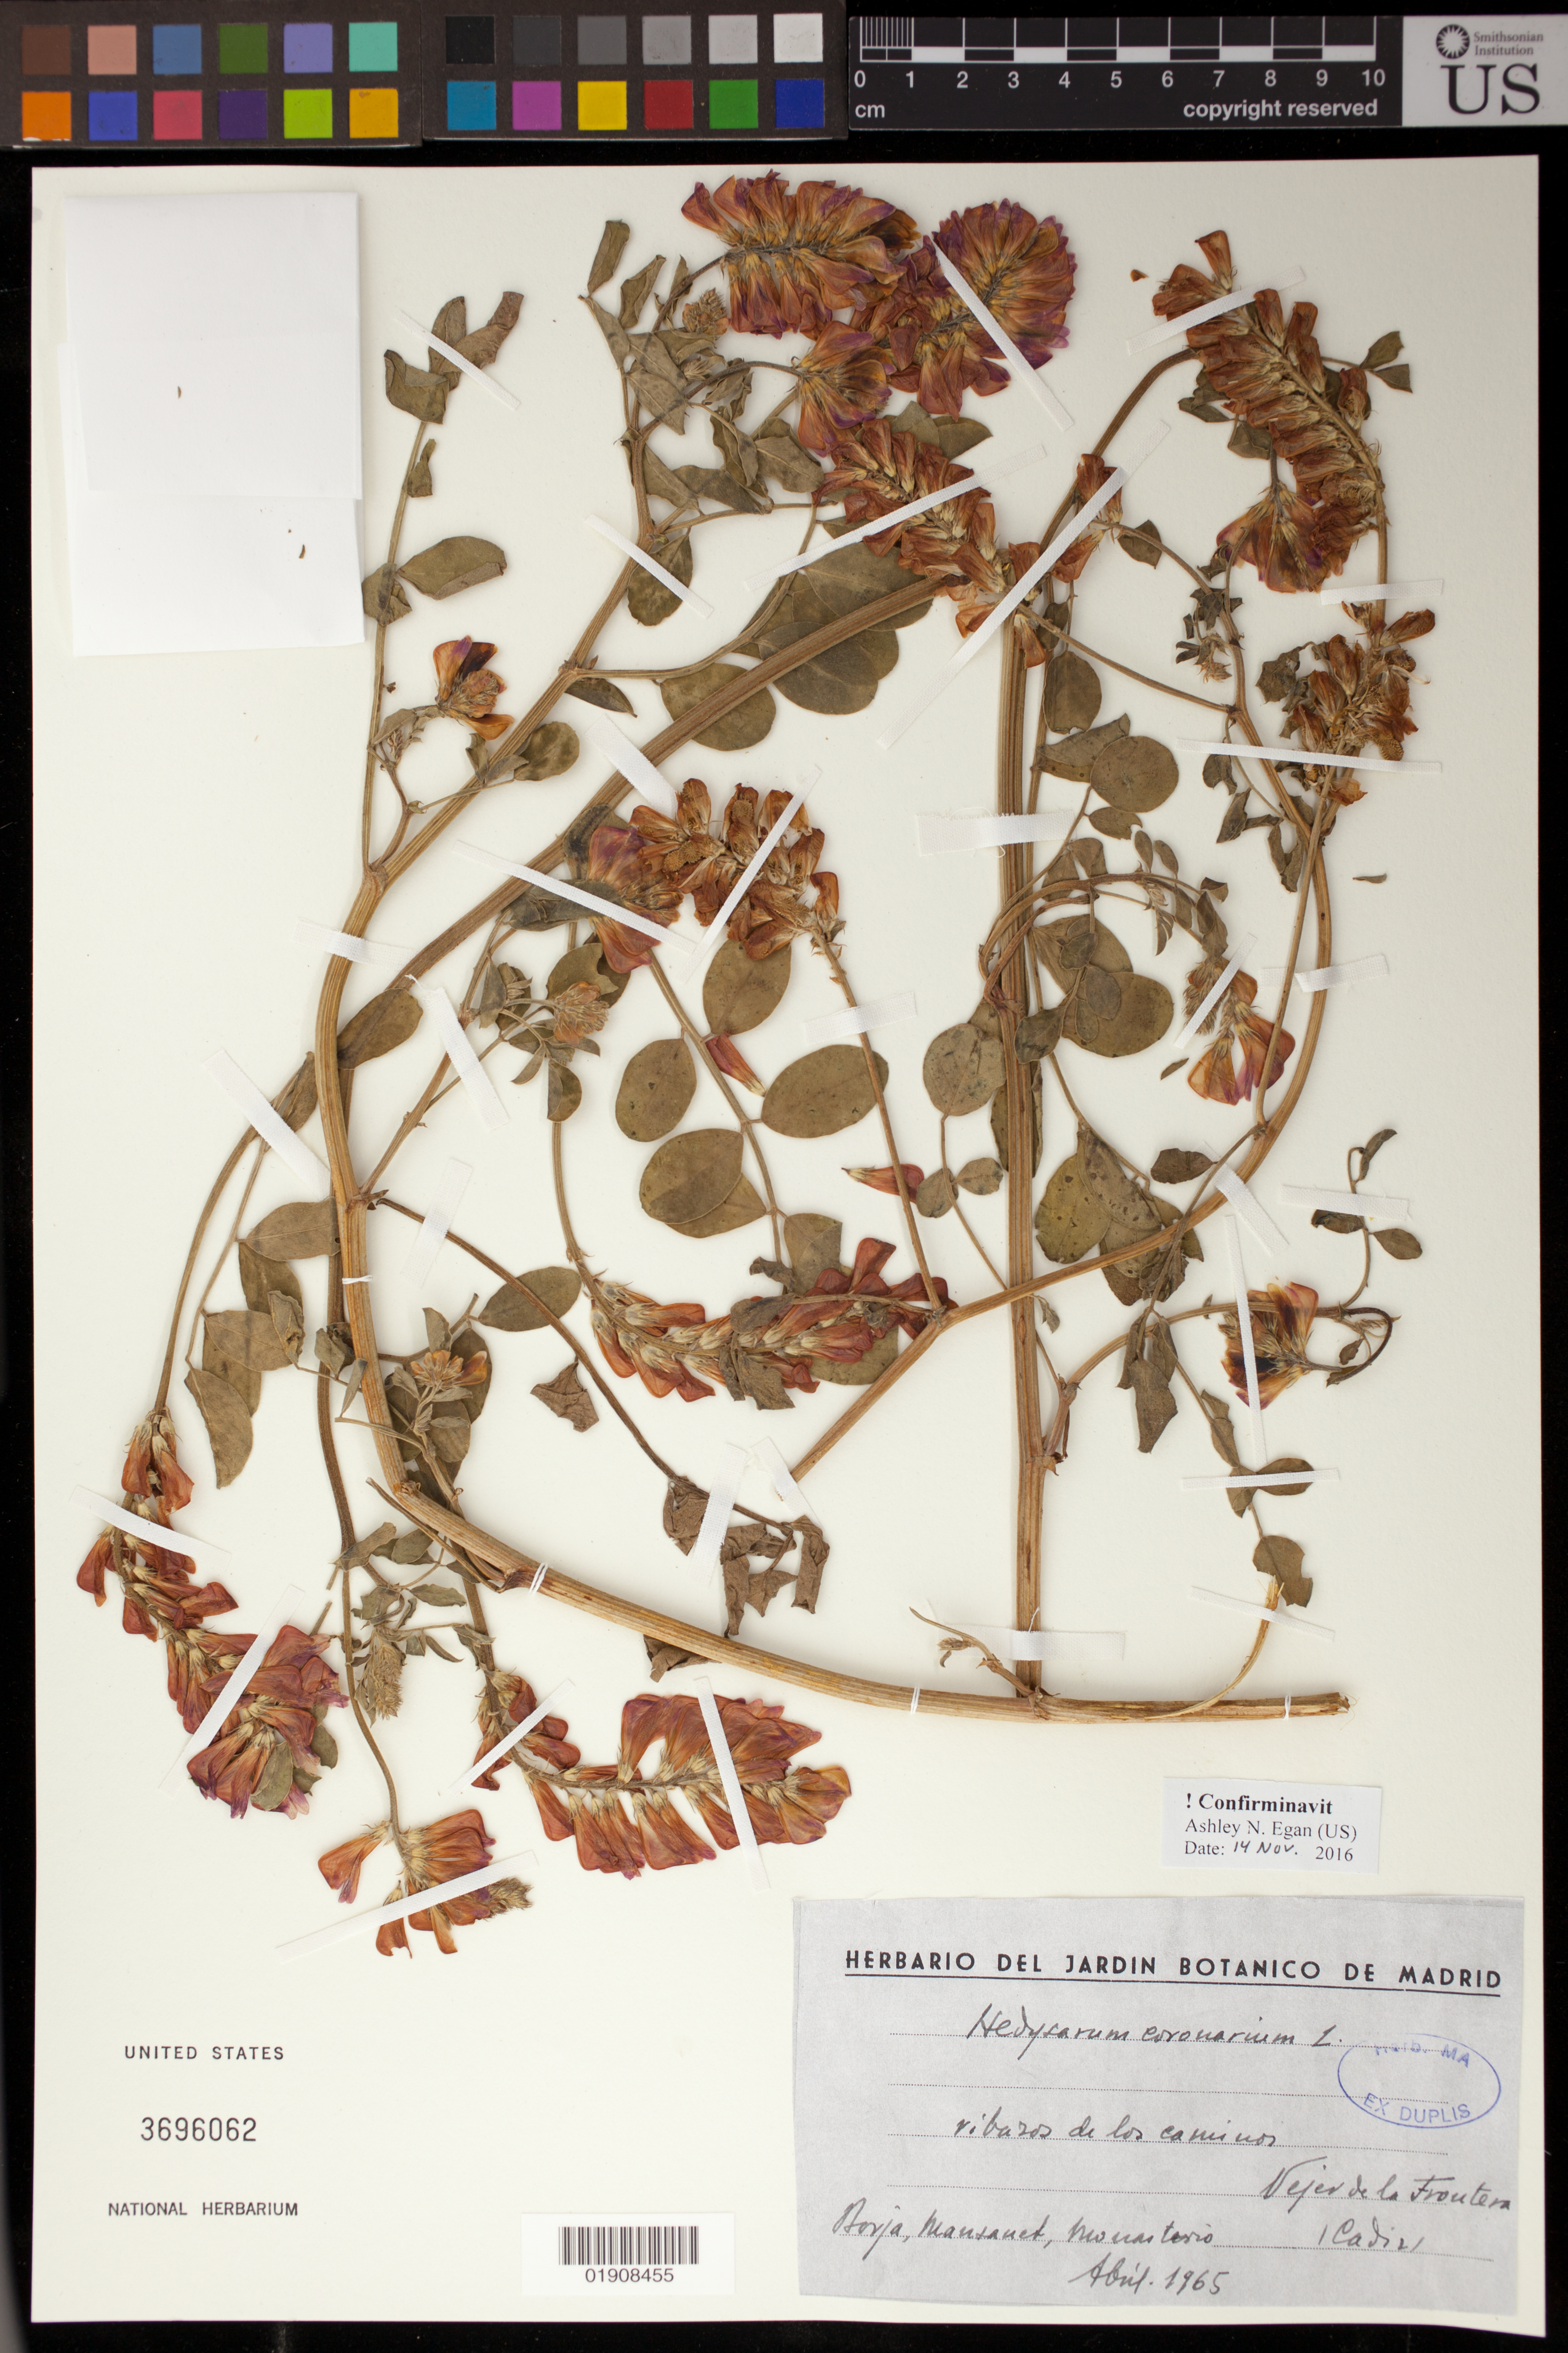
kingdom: Plantae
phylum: Tracheophyta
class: Magnoliopsida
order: Fabales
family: Fabaceae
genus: Hedysarum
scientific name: Hedysarum coronarium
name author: L.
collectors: -. Borja, -. Mansanet & Monasterio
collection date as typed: Abril 1965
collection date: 1965-04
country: Spain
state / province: Andalucia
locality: Cadiz, Vejer de la Frontera.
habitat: ribazos de los caminos.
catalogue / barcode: US 3696062